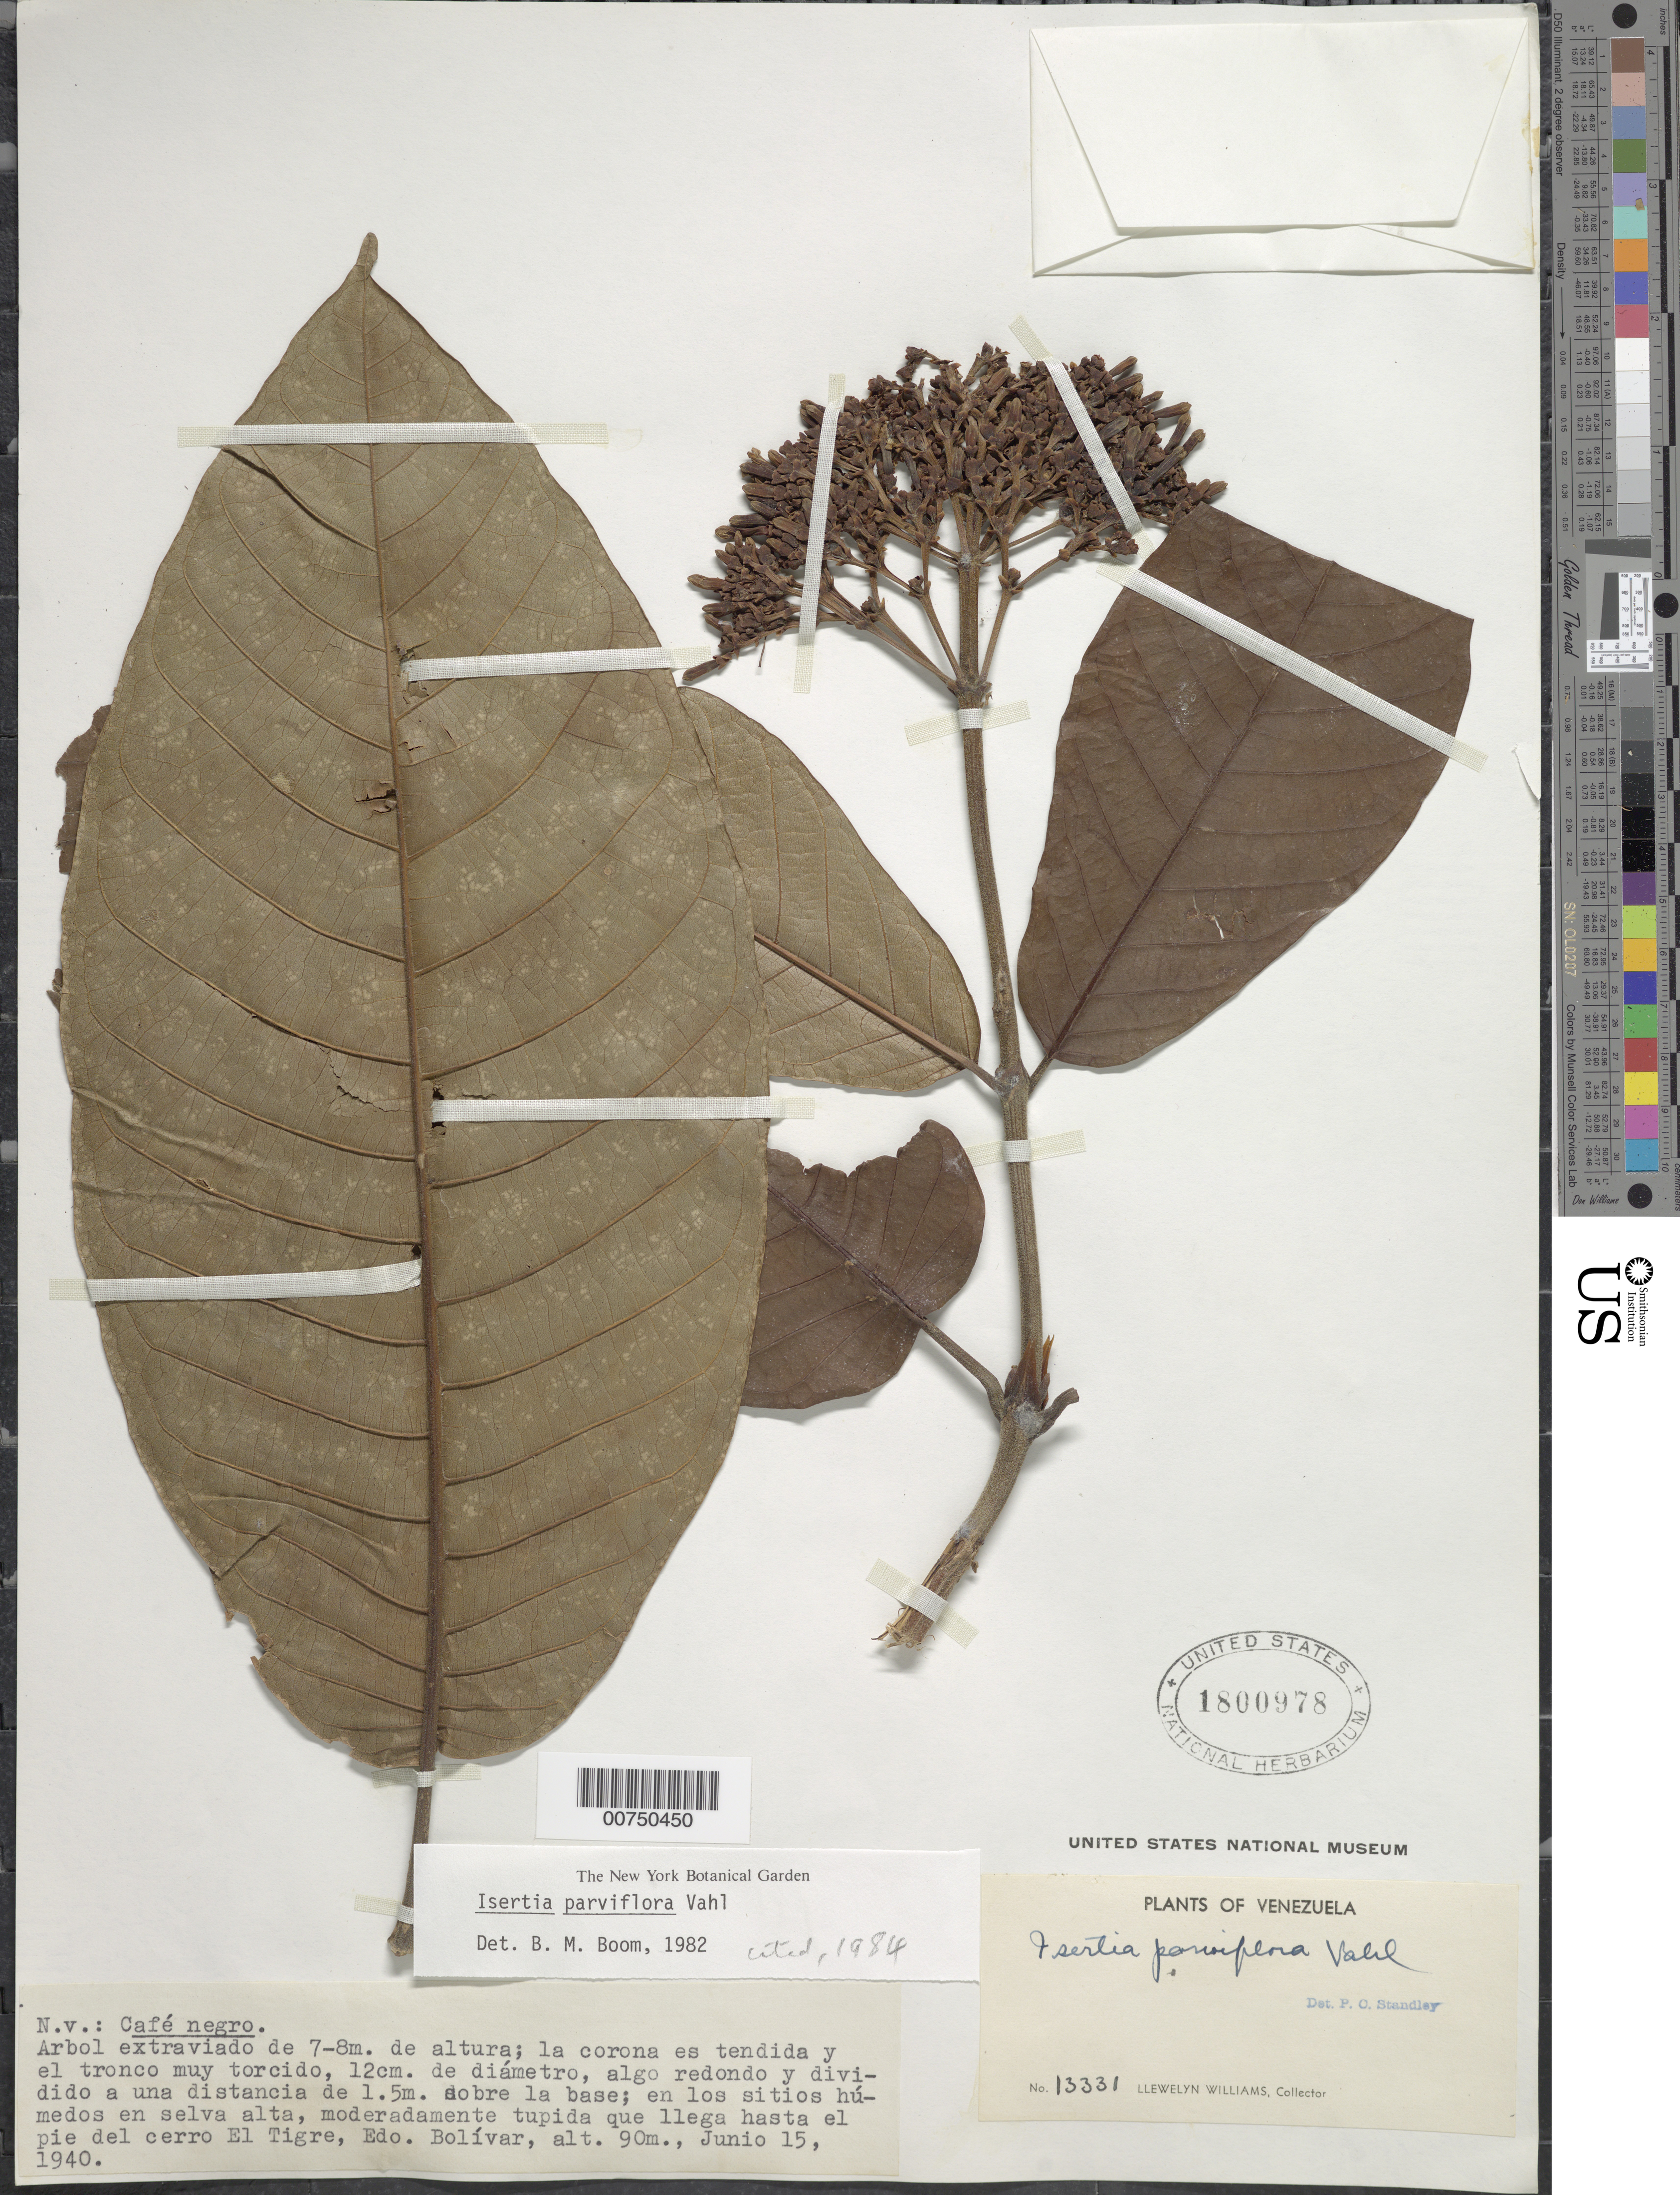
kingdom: Plantae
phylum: Tracheophyta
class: Magnoliopsida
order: Gentianales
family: Rubiaceae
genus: Isertia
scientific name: Isertia parviflora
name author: Vahl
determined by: Boom, B. M.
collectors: Ll. Williams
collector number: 13331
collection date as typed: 15-Jun-40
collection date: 1940-06-15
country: Venezuela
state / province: Bolívar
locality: El Tigre, cerca de El Río Cuchivero; San Vicente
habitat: Sitios humedos en selva alta, moderamente tupida que llega hasta el pie del cerro El Tigre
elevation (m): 95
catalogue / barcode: US 1800978